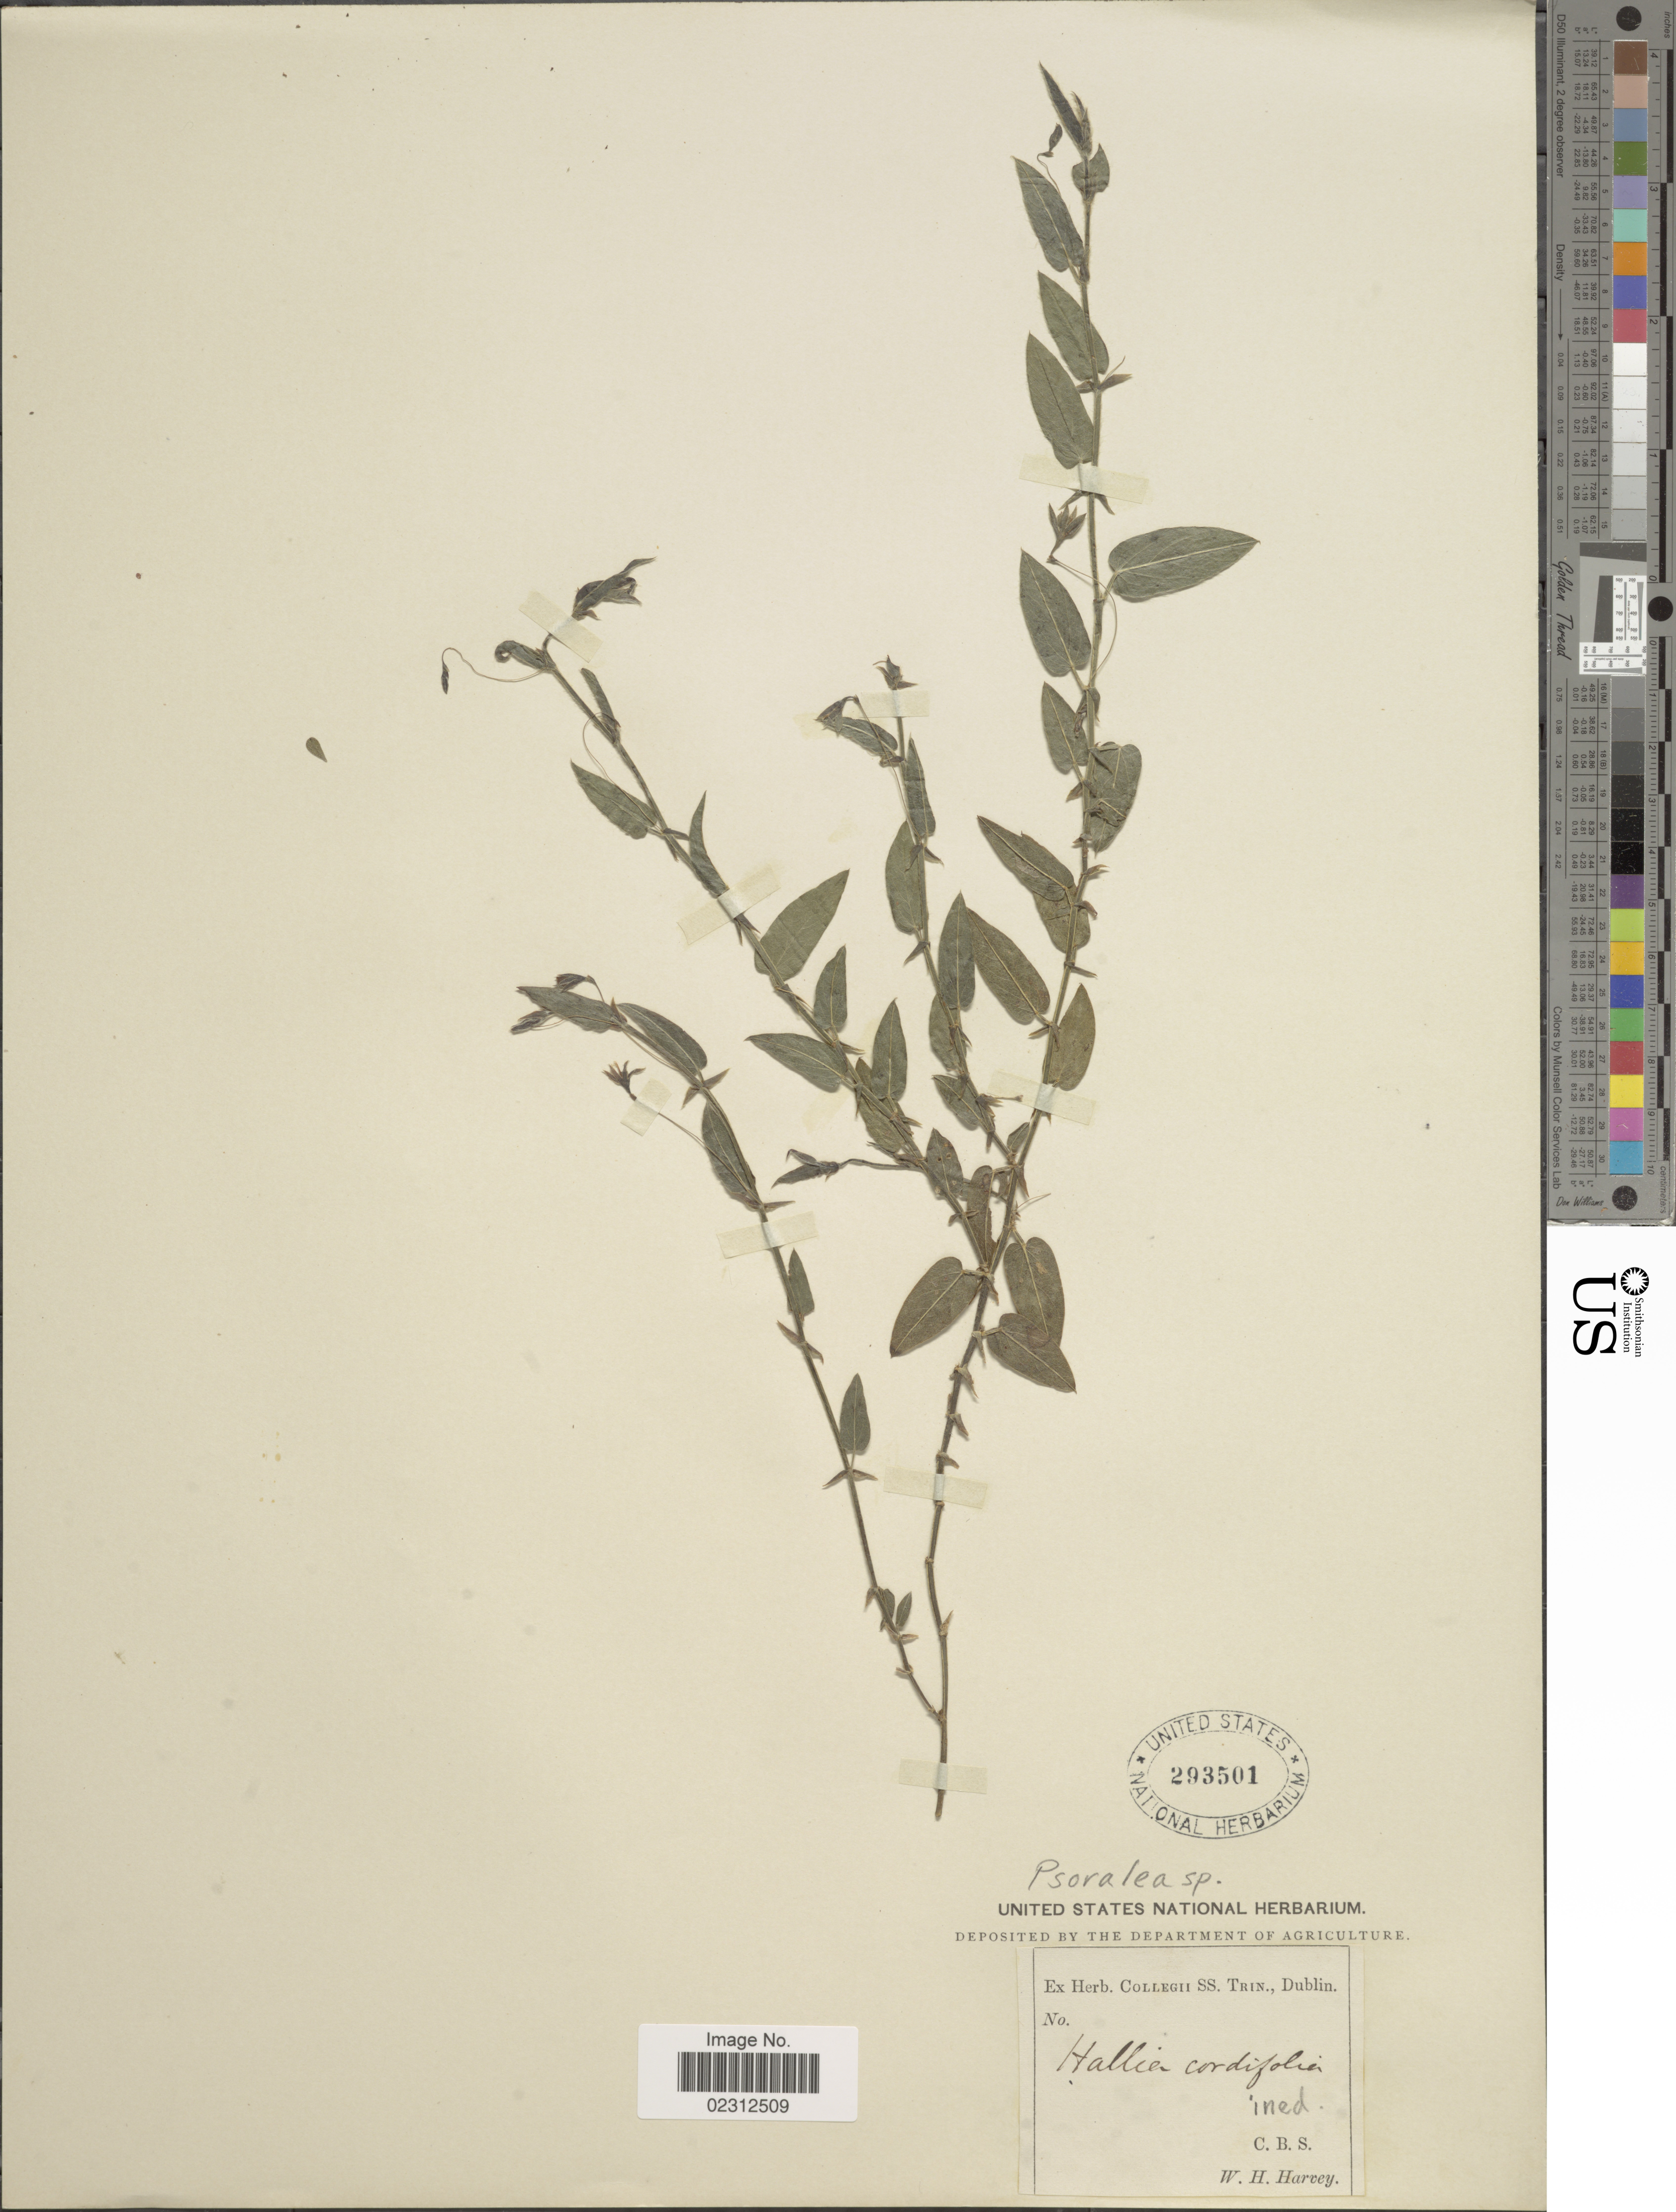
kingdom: Plantae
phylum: Tracheophyta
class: Magnoliopsida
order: Fabales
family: Fabaceae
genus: Psoralea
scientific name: Psoralea sp.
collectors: W. Harvey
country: South Africa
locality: C.B.S.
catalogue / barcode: US 293501